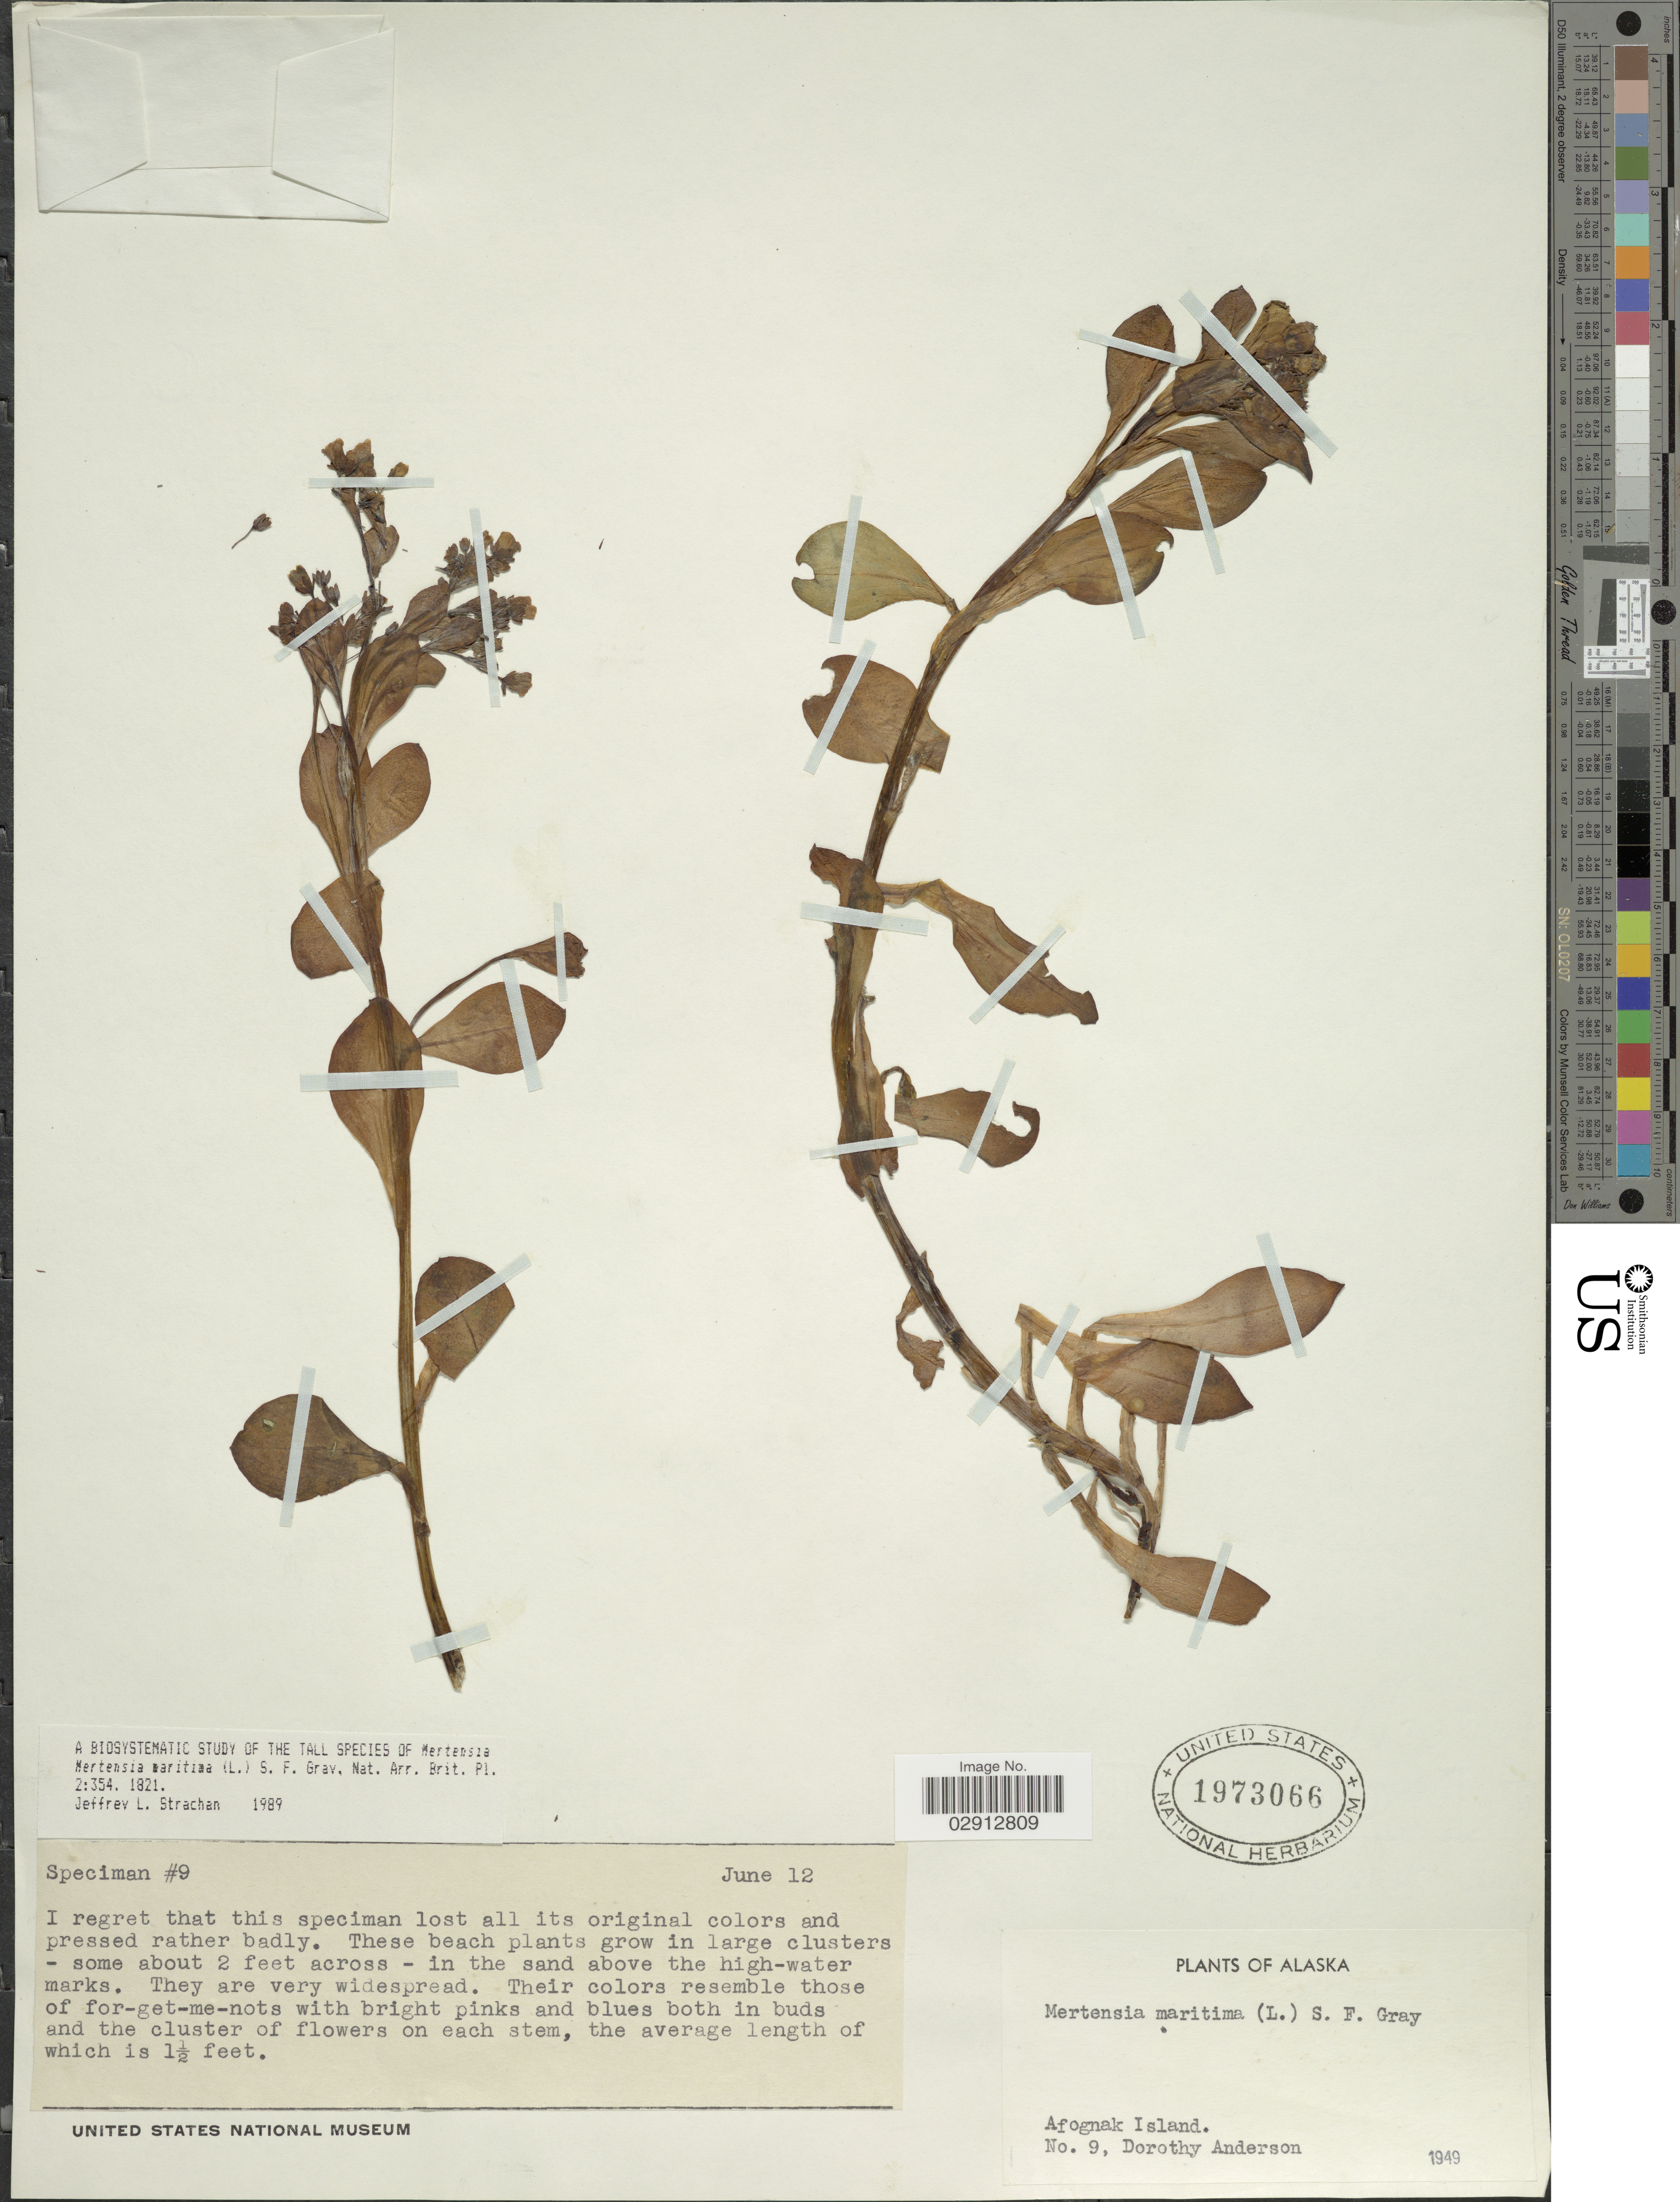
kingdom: Plantae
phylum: Tracheophyta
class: Magnoliopsida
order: Boraginales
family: Boraginaceae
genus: Mertensia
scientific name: Mertensia maritima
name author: (L.) S.F. Gray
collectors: D. Anderson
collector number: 9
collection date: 1949-06-12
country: United States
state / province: Alaska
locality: Afognak Island.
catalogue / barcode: US 1973066